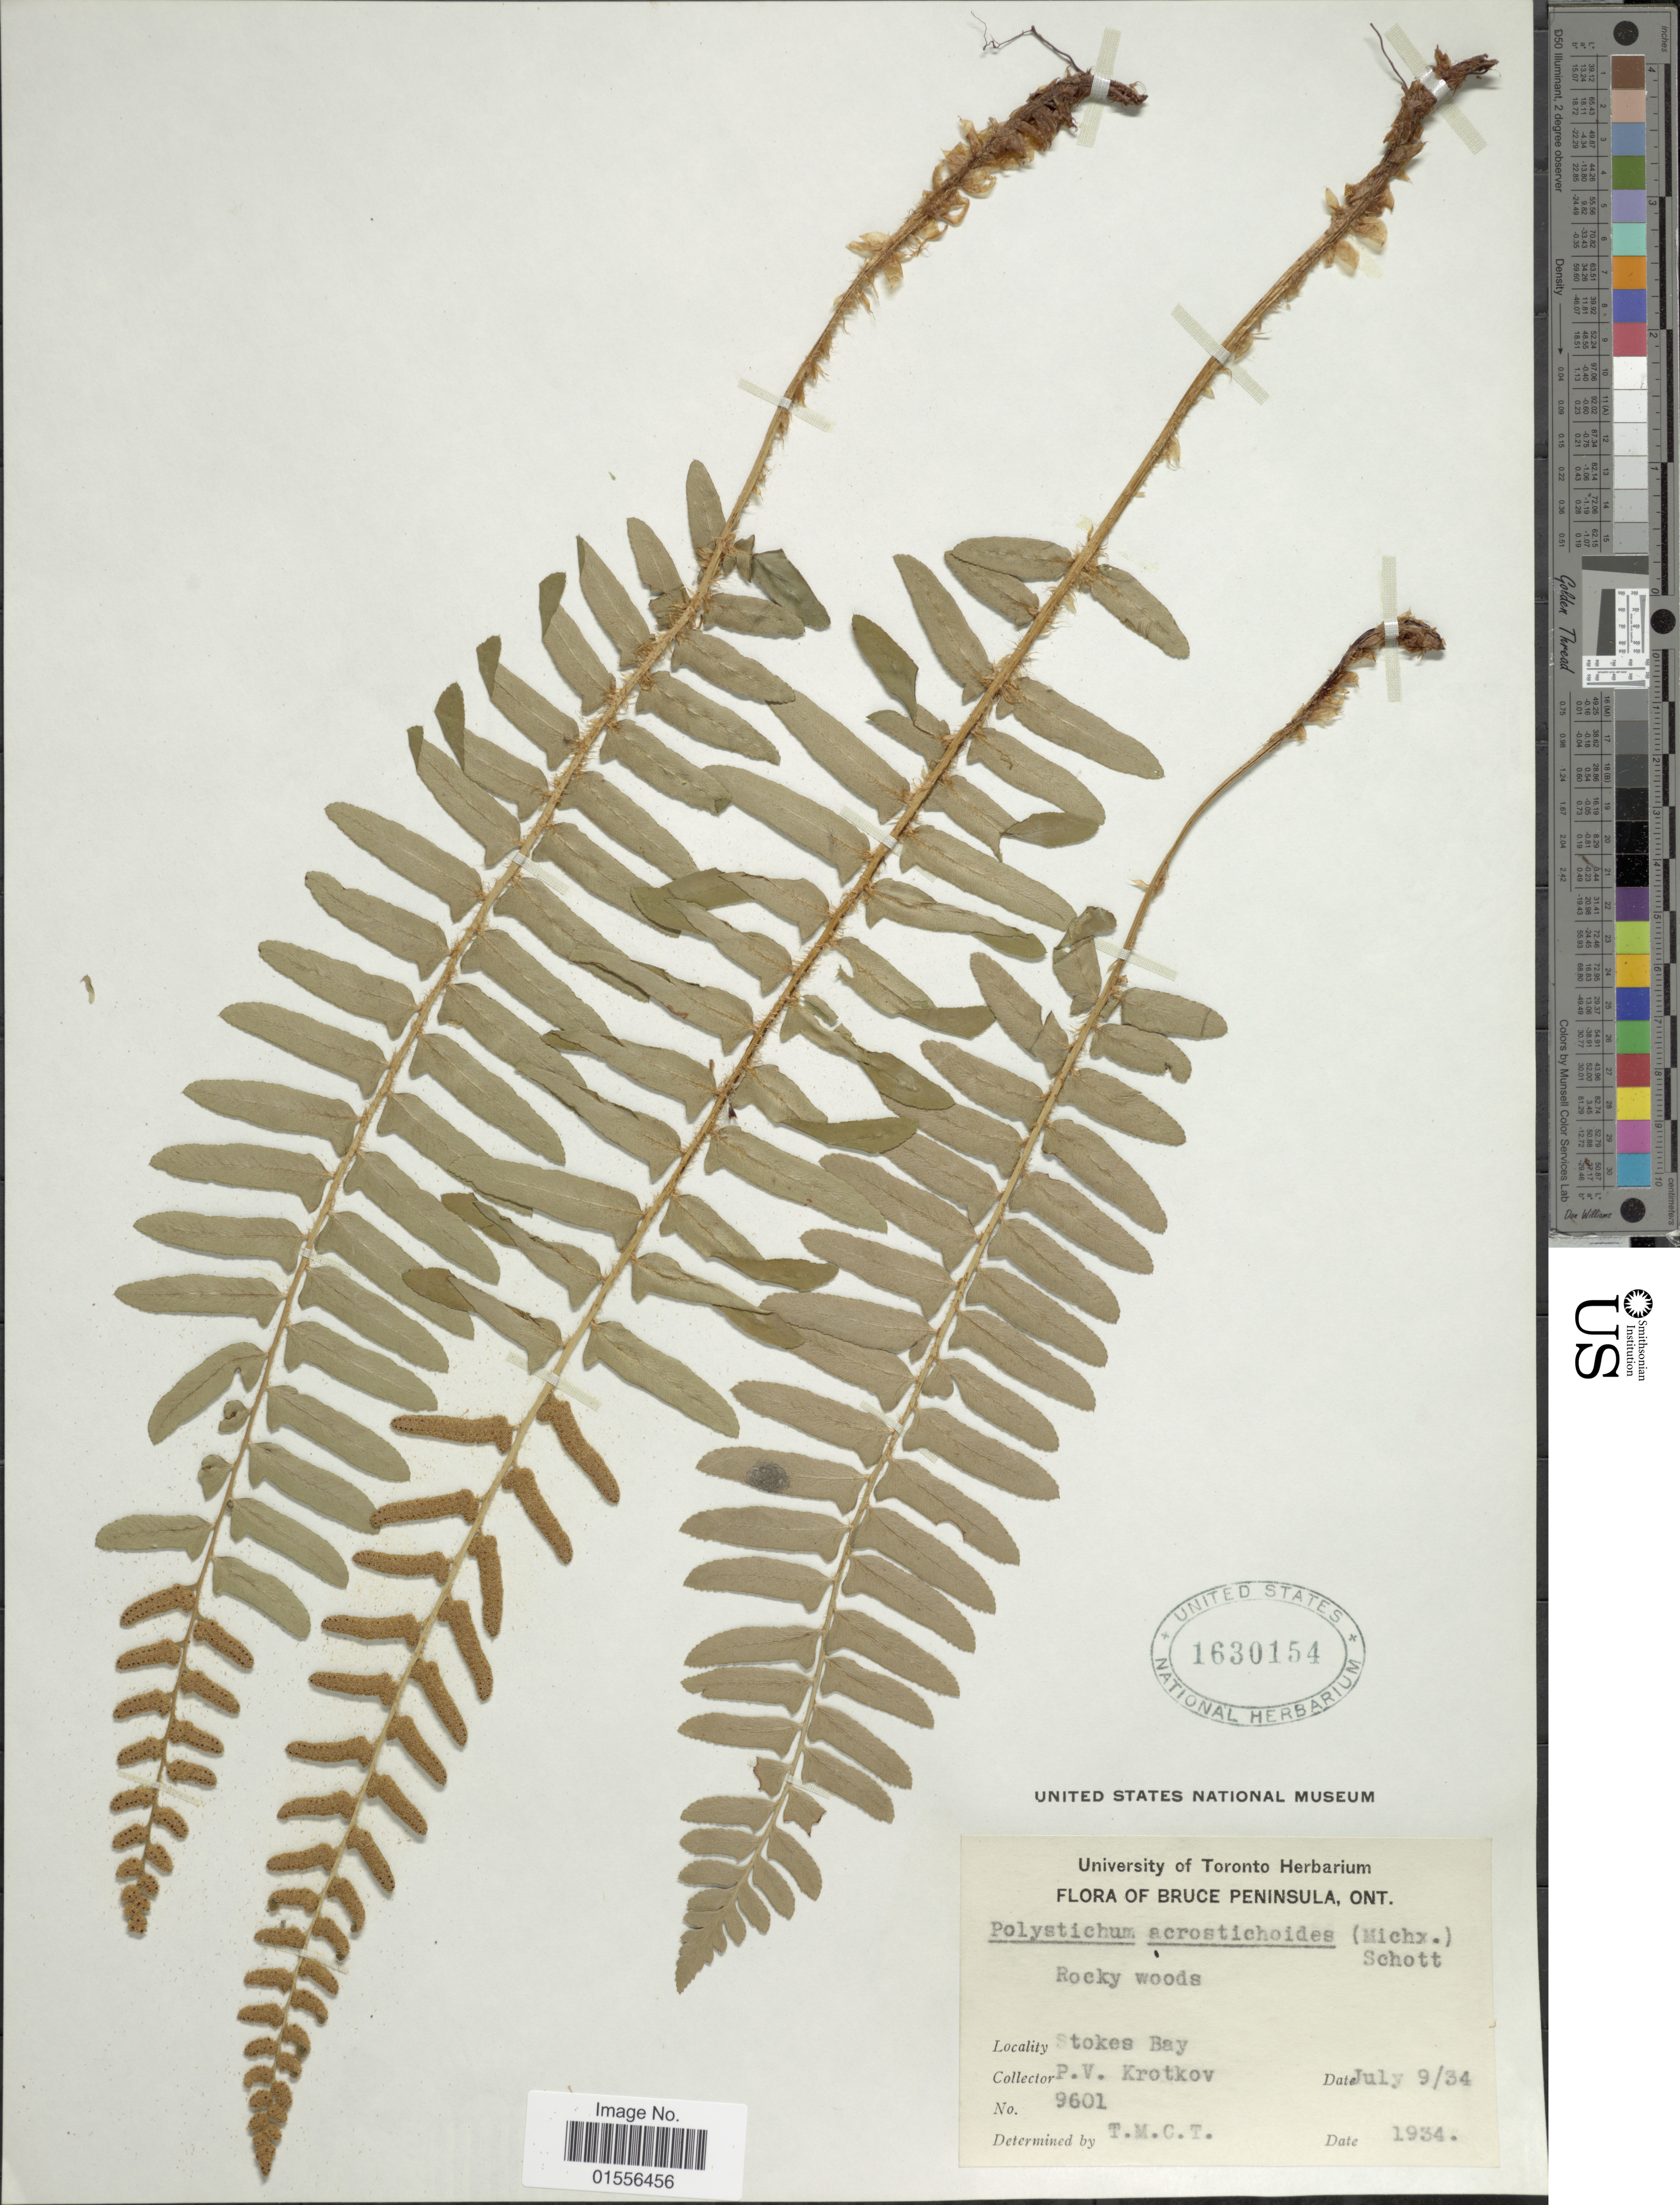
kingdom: Plantae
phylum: Tracheophyta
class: Polypodiopsida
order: Polypodiales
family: Dryopteridaceae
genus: Polystichum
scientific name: Polystichum acrostichoides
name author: (Michx.) Schott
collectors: P. V. Krotkov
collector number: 9601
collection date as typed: Transcribed d/m/y: 9/7/34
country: Canada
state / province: Ontario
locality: Bruce Peninsula, Stokes Bay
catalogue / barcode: US 1630154